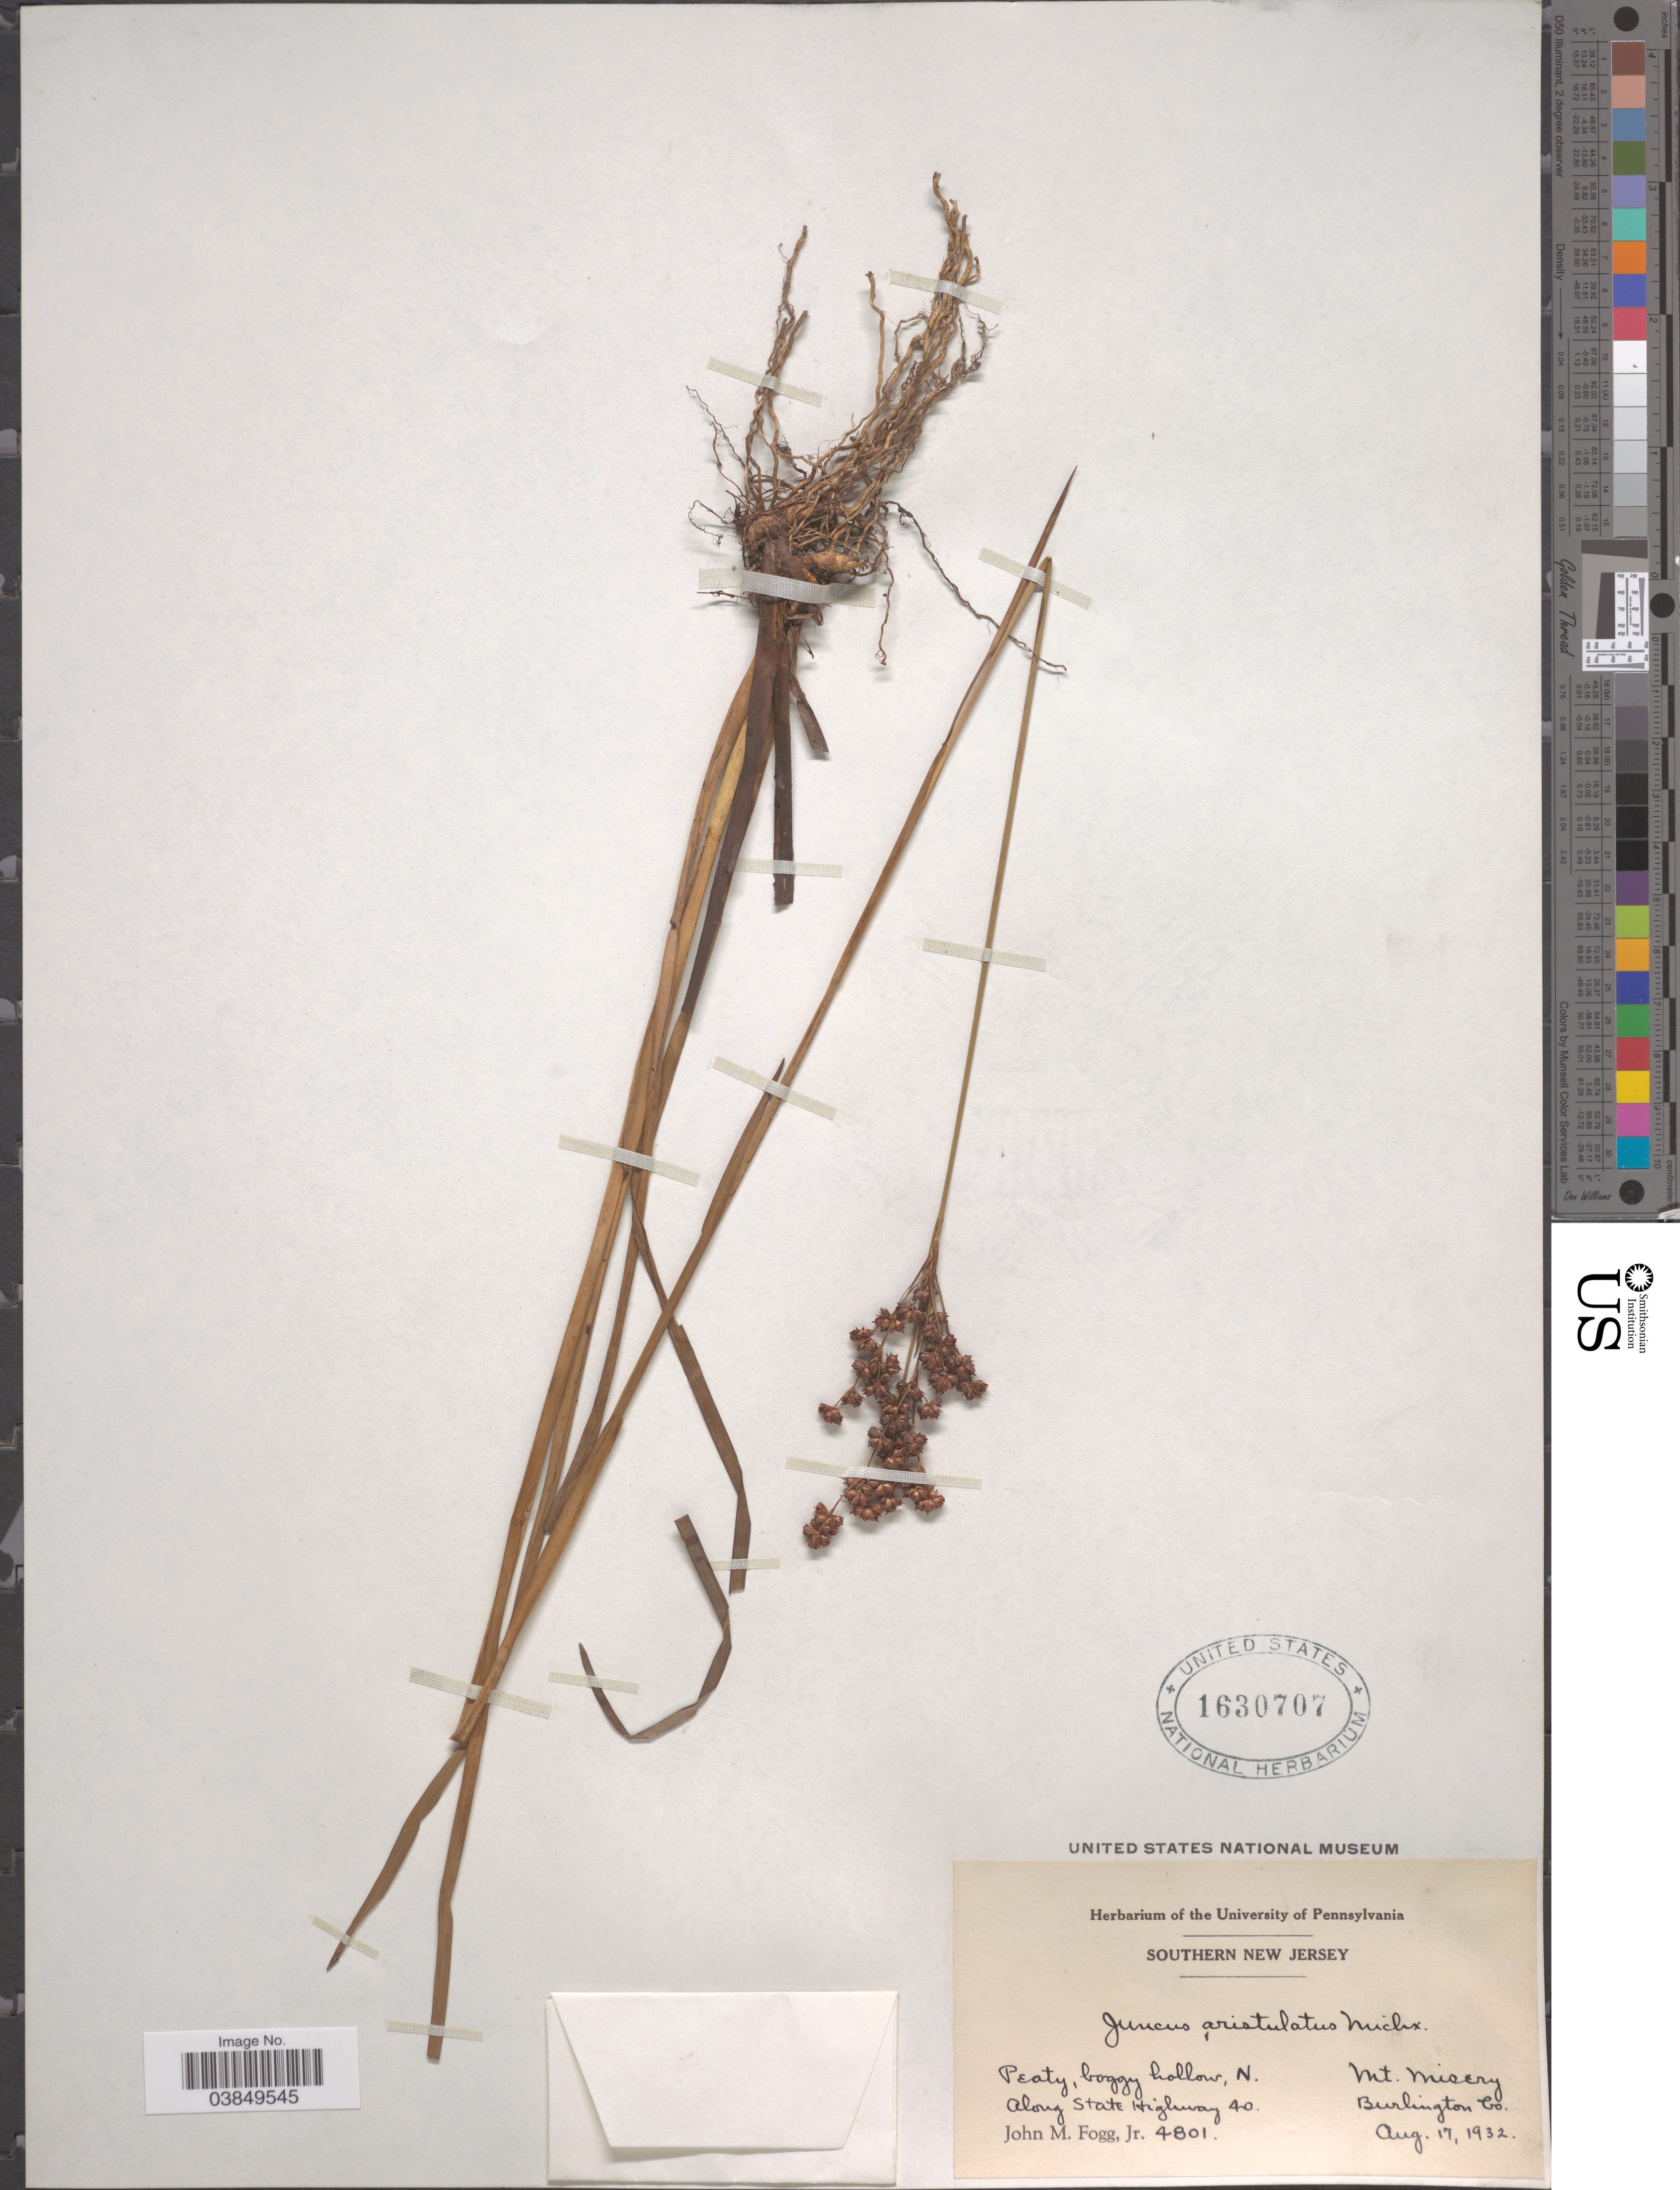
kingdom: Plantae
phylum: Tracheophyta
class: Liliopsida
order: Poales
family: Juncaceae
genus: Juncus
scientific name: Juncus aristulatus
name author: Michx.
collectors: J. Fogg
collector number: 4801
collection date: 1932-08-17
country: United States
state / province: New Jersey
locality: Southern New Jersey. N. along State Highway 40. Mt. Misery, Burlington Co.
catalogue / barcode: US 1630707